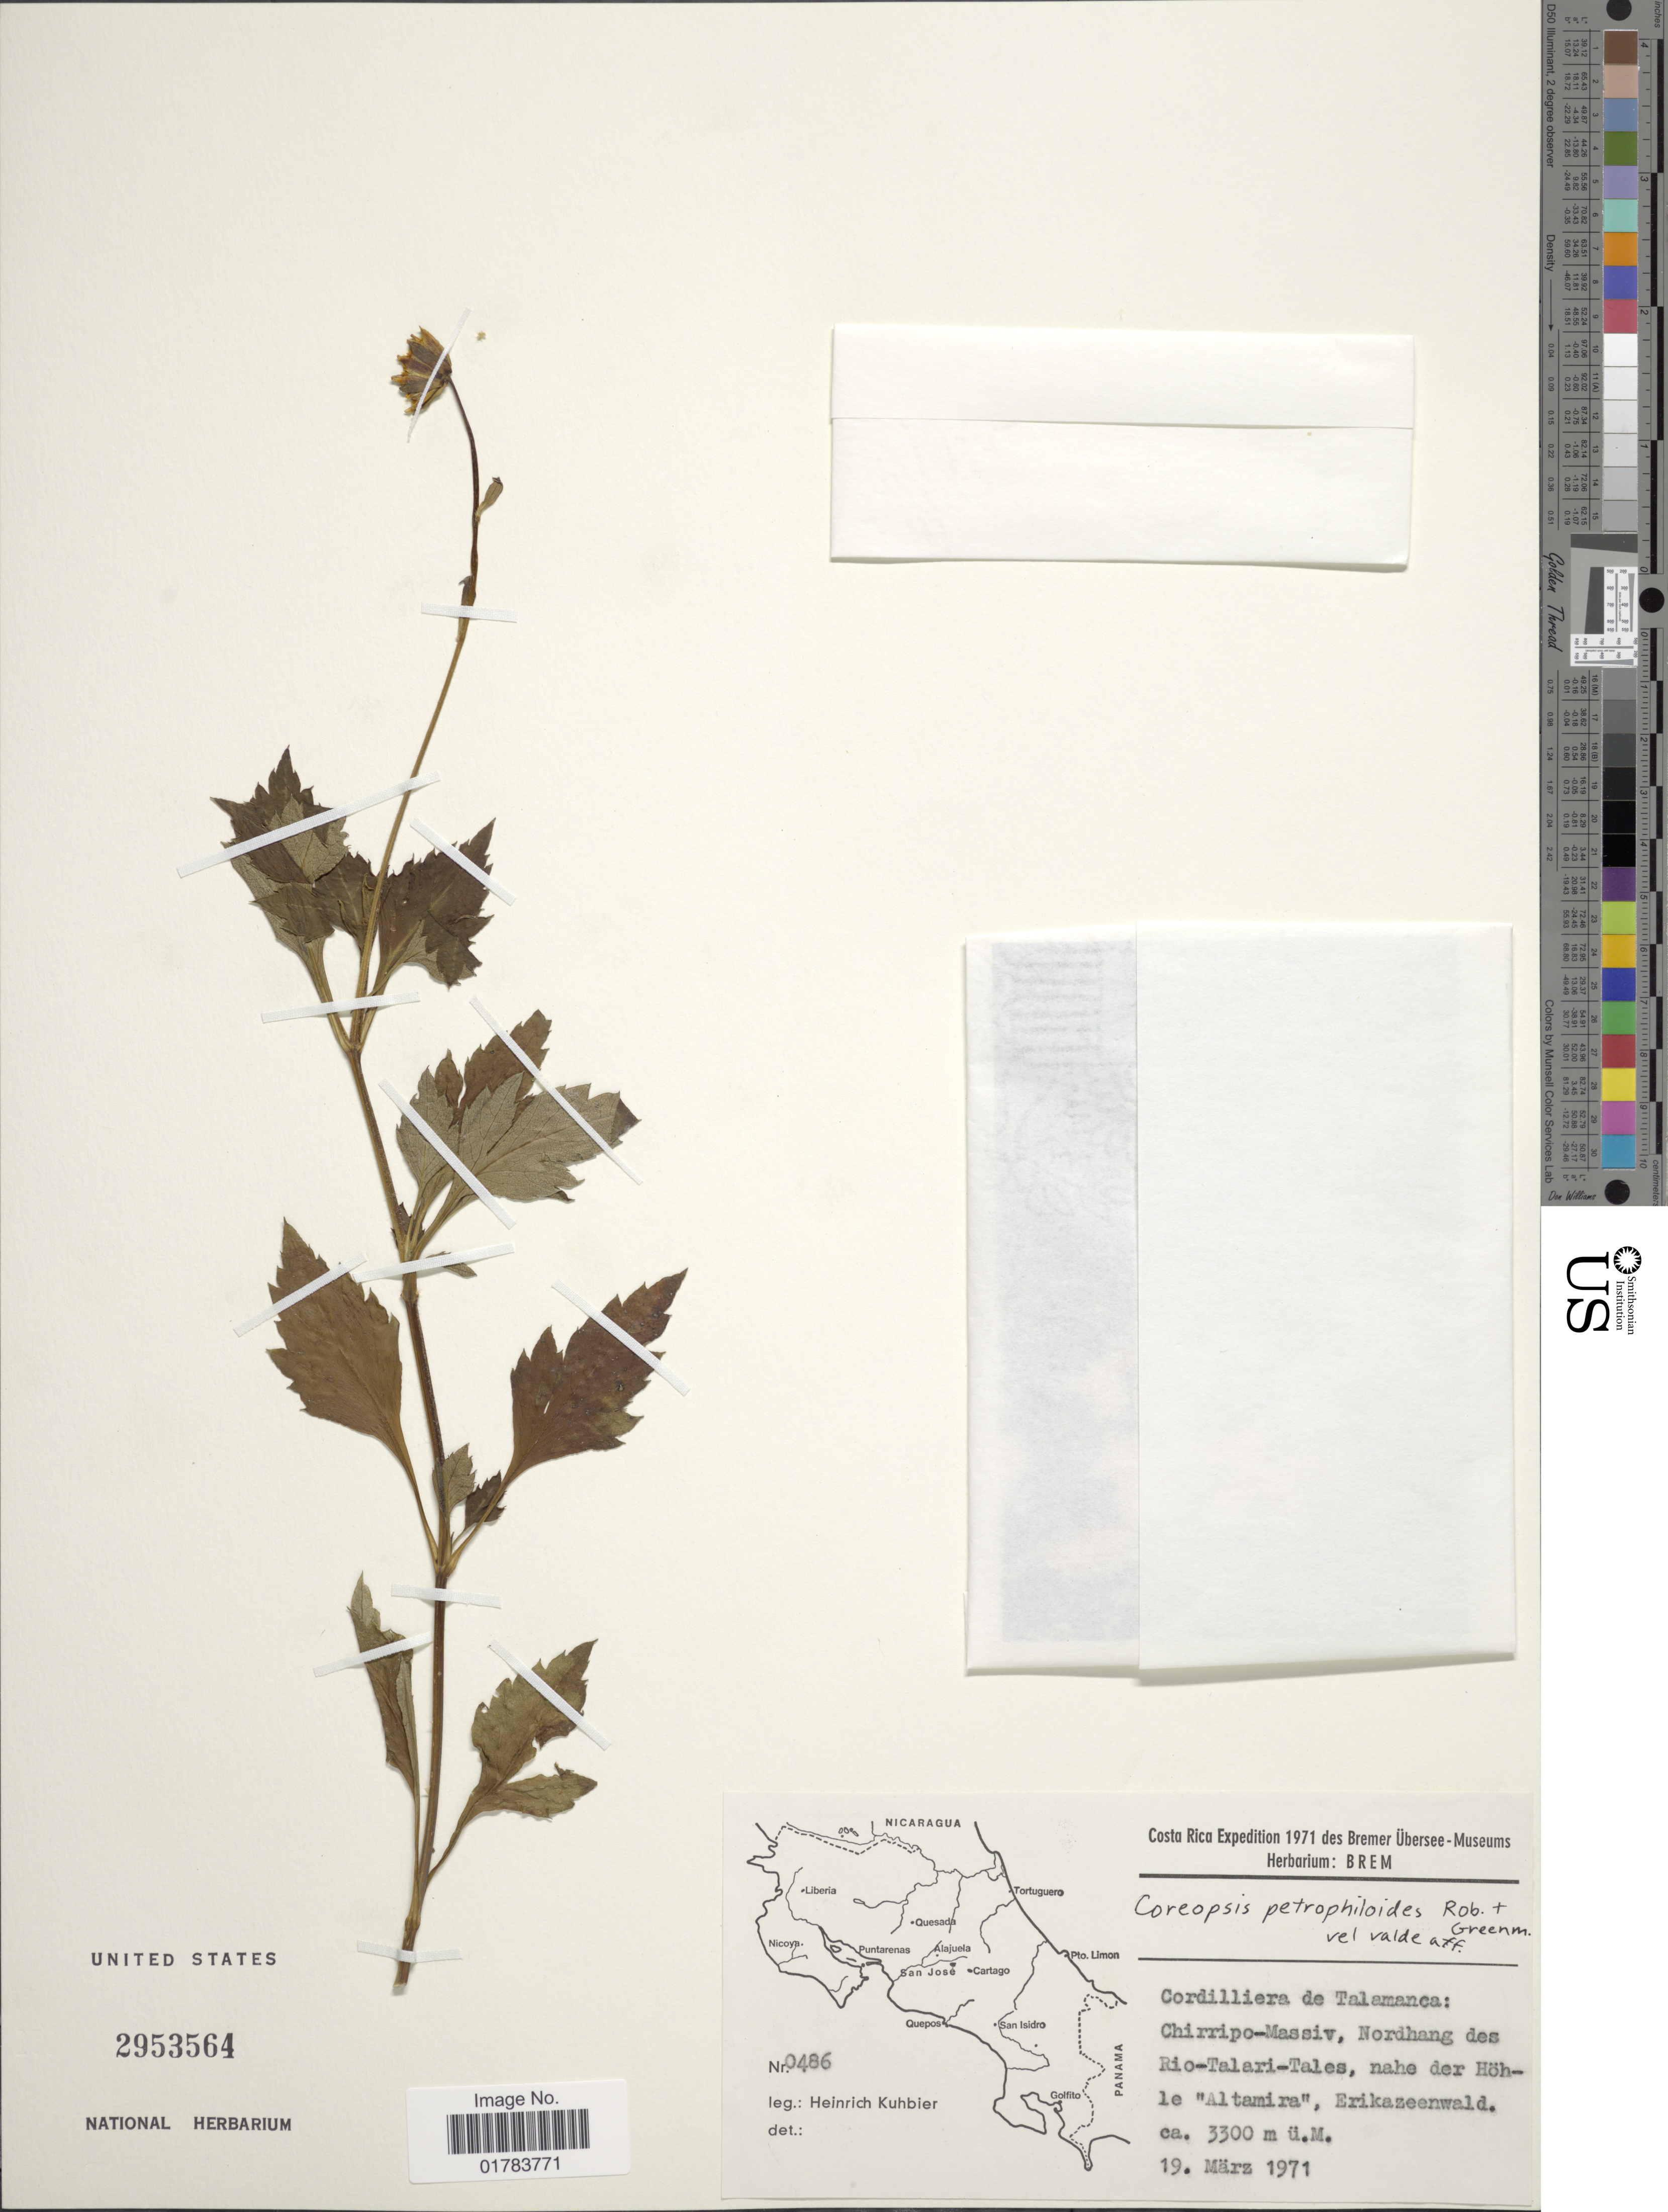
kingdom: Plantae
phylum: Tracheophyta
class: Magnoliopsida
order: Asterales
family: Asteraceae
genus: Coreopsis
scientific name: Coreopsis petrophiloides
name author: B.L. Rob. & Greenm.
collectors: H. Kuhbier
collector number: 0486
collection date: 1971-03-19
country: Nicaragua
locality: Cordilliera de Talamanca: Chirripo-Massiv, Nordhang des Rio-Talari-Tales, nahe der Hohle "Altamira", Erikazeenwald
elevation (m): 3300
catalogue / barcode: US 2953564